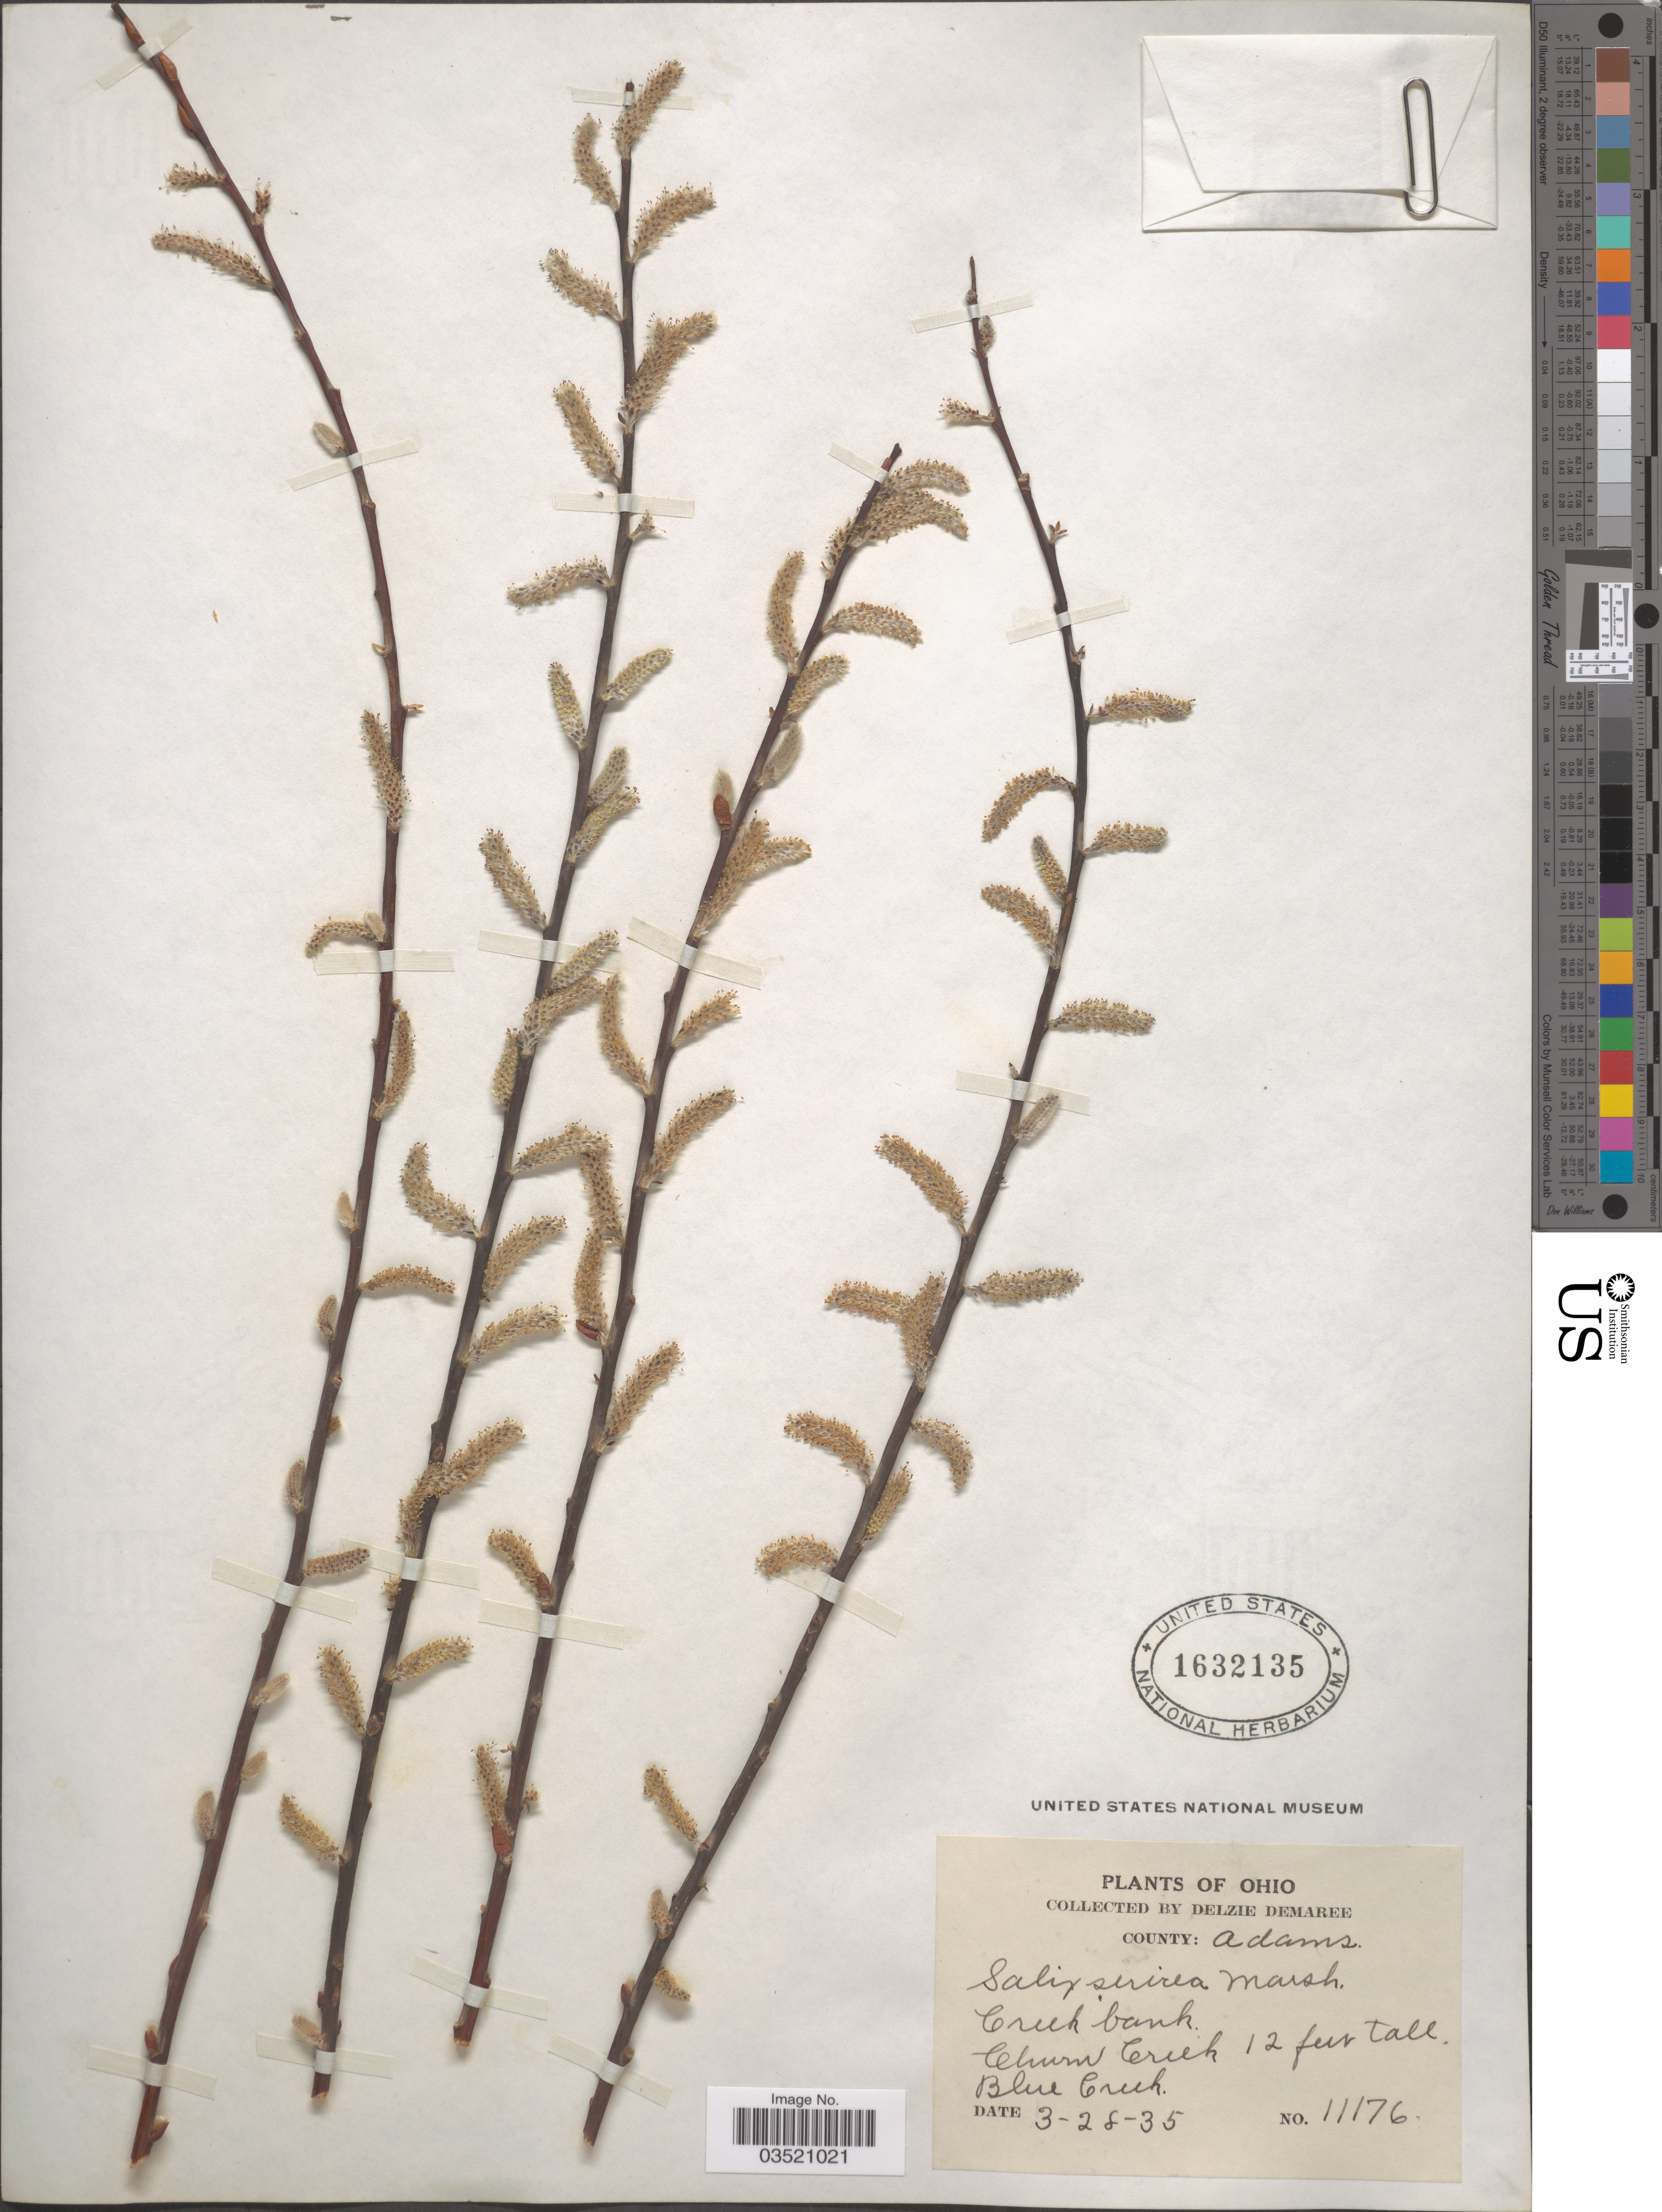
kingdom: Plantae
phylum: Tracheophyta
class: Magnoliopsida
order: Malpighiales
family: Salicaceae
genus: Salix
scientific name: Salix sericea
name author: Marshall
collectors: D. Demaree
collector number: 11176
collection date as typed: Transcribed d/m/y: 28/3/35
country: United States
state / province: Ohio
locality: County: Adams. Creek bank. Churn Creek. Blue Creek.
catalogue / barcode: US 1632135